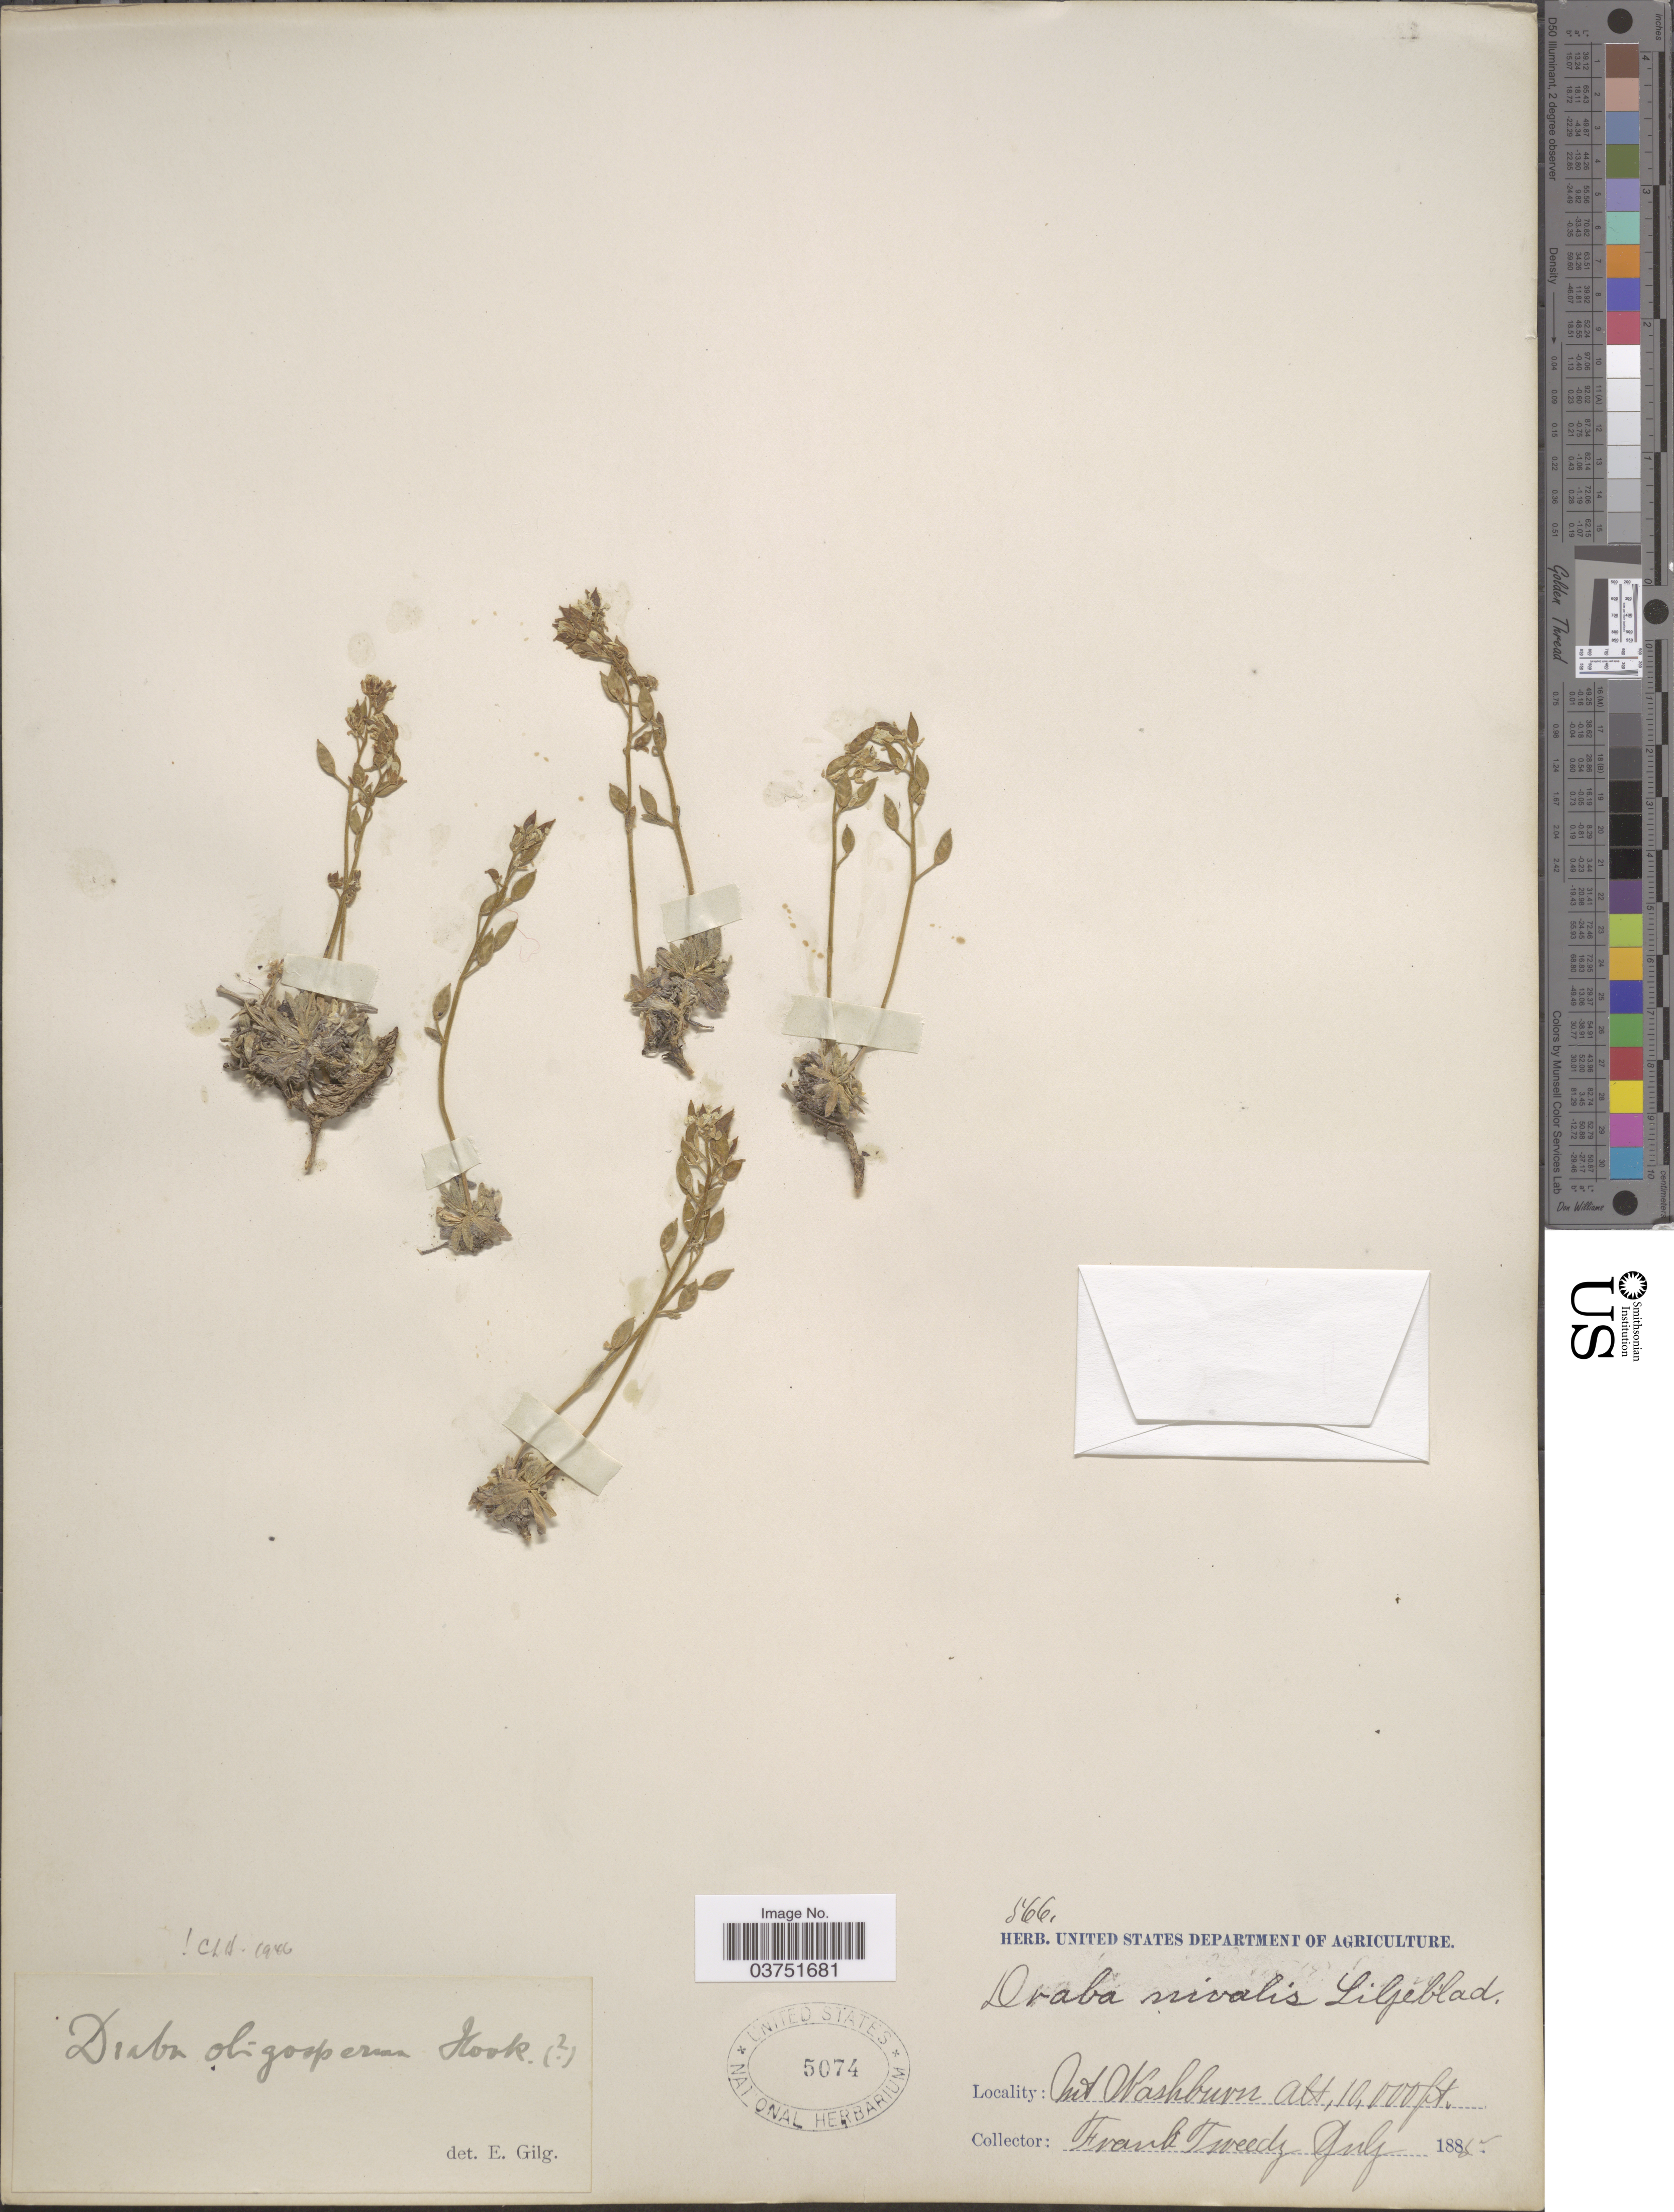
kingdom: Plantae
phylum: Tracheophyta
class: Magnoliopsida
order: Brassicales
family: Brassicaceae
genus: Draba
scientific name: Draba incerta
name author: Payson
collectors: F. Tweedy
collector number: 566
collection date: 1885-07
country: United States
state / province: Wyoming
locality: Mt Washburn.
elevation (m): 3048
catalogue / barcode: US 5074